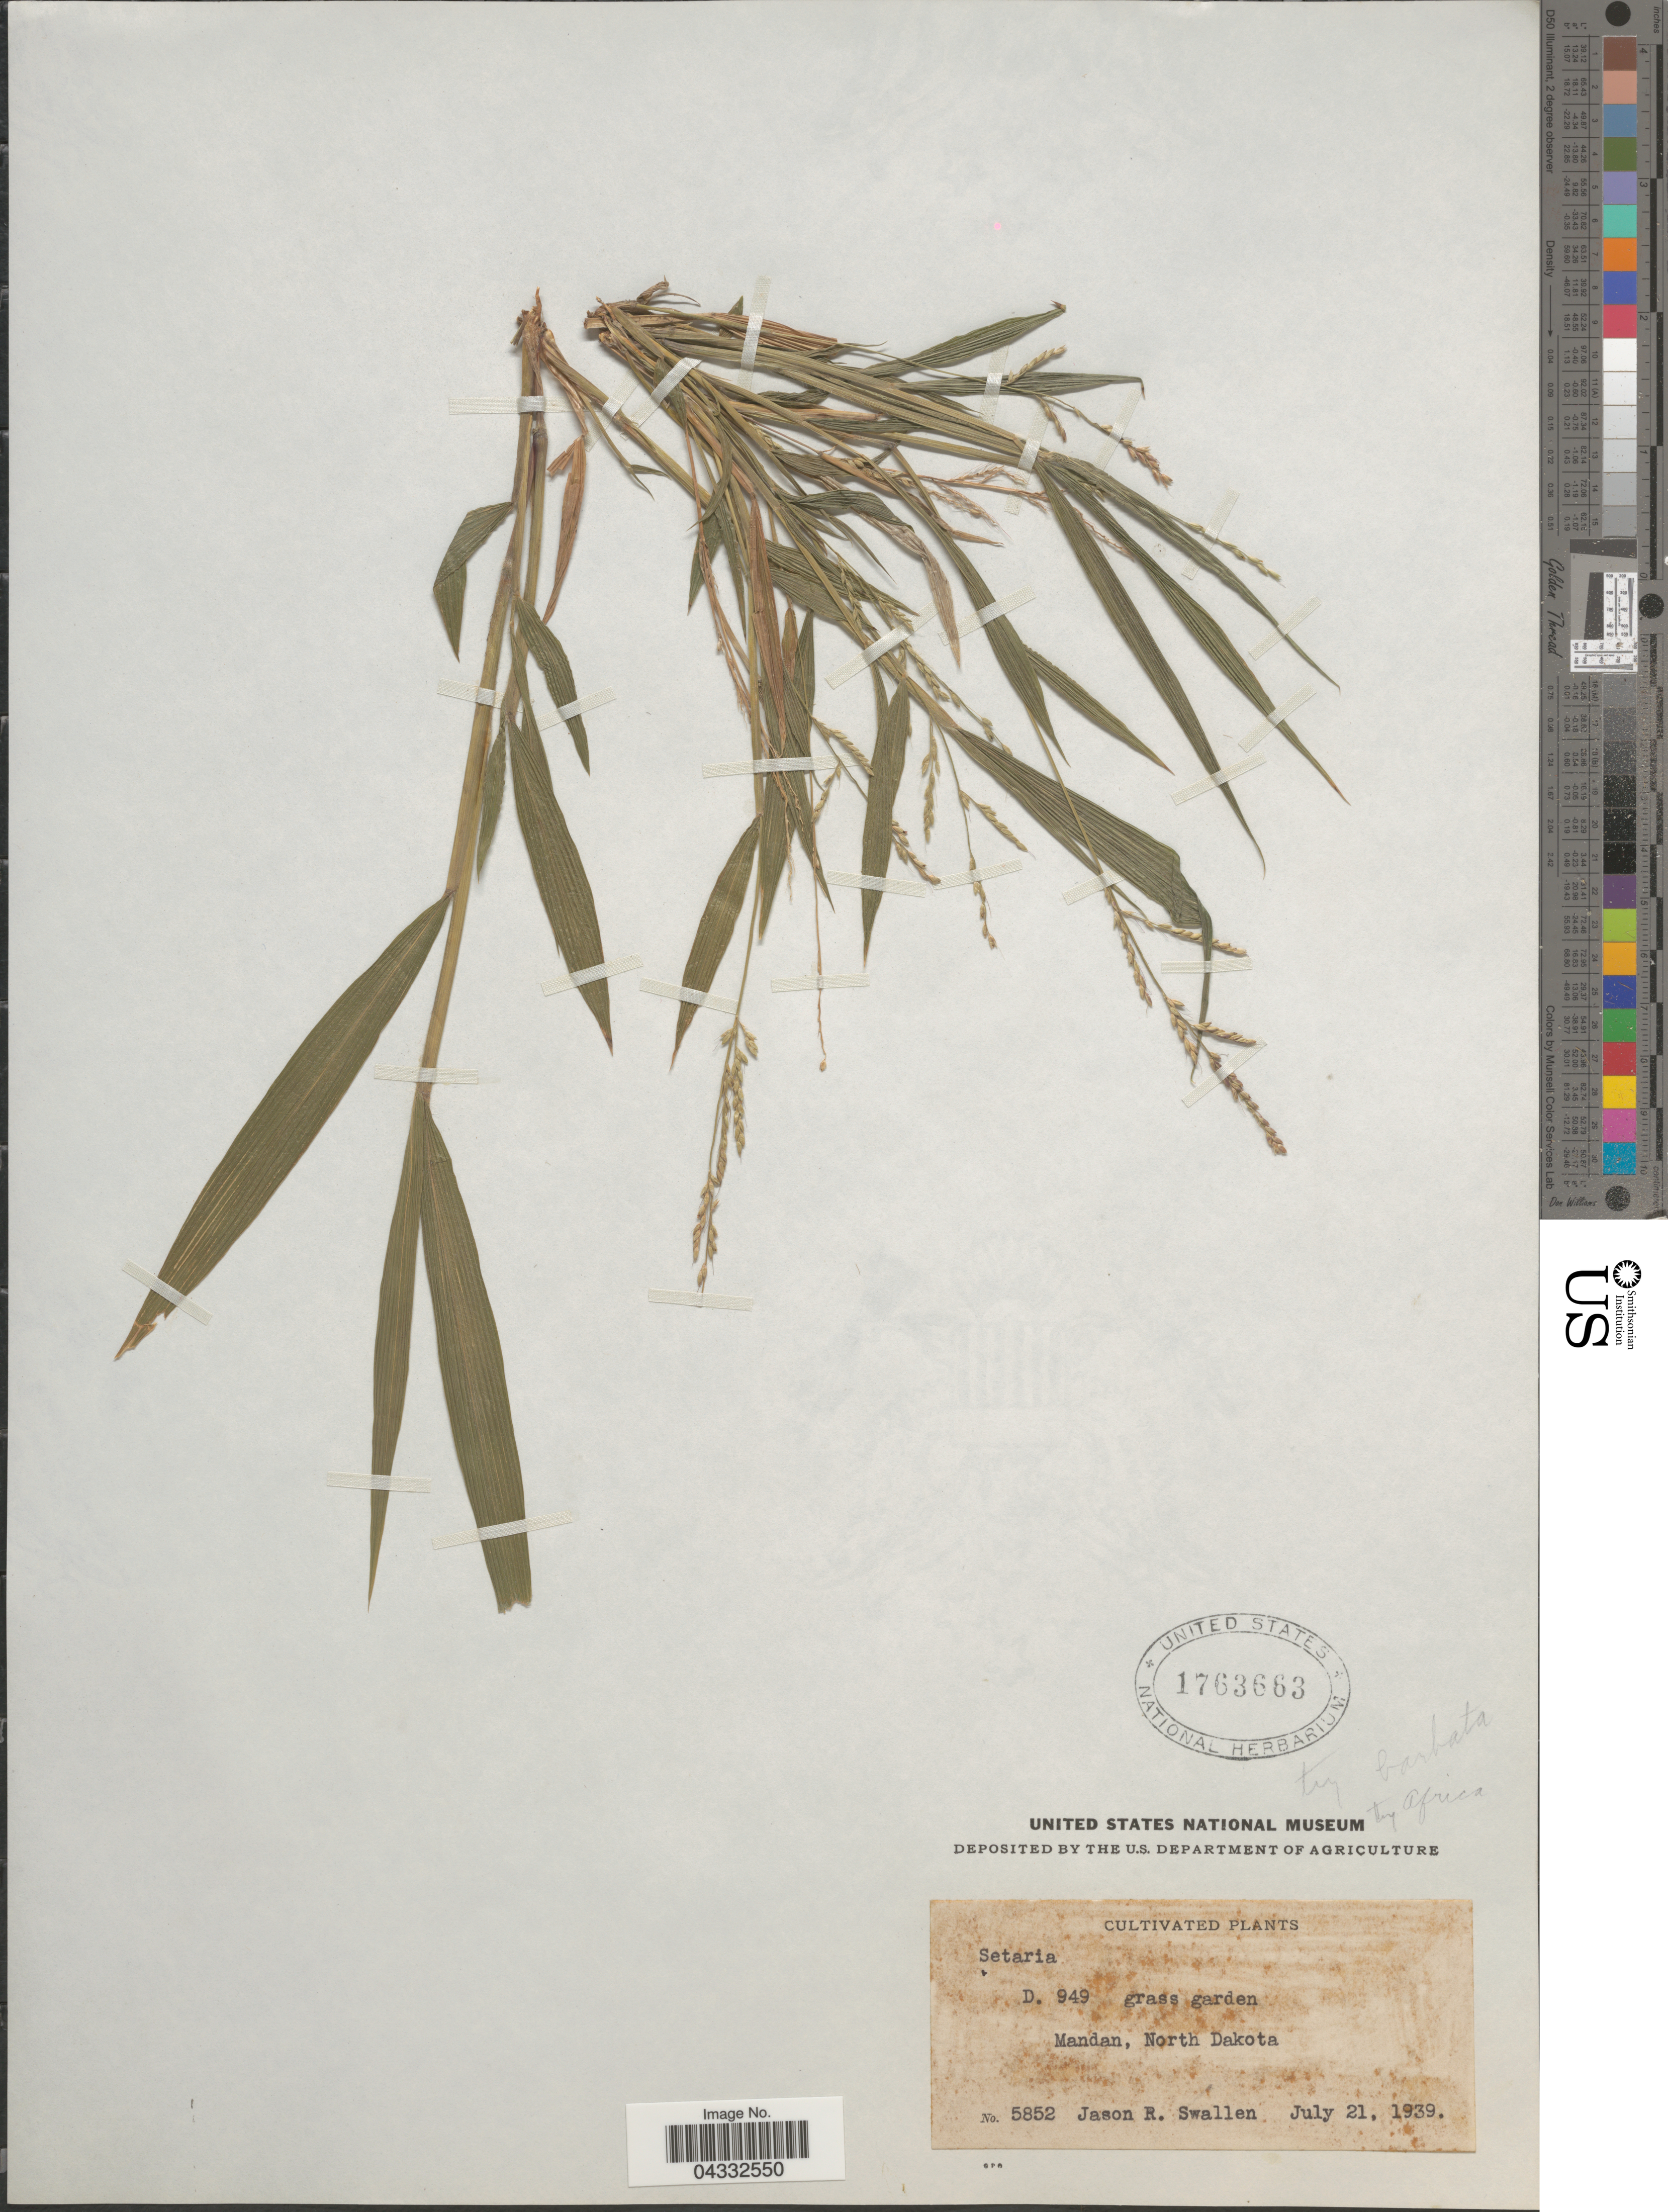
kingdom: Plantae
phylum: Tracheophyta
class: Liliopsida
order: Poales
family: Poaceae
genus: Setaria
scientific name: Setaria sp.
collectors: J. R. Swallen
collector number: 5852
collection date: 1939-07-21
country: United States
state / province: North Dakota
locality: Mandan.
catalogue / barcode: US 1763663